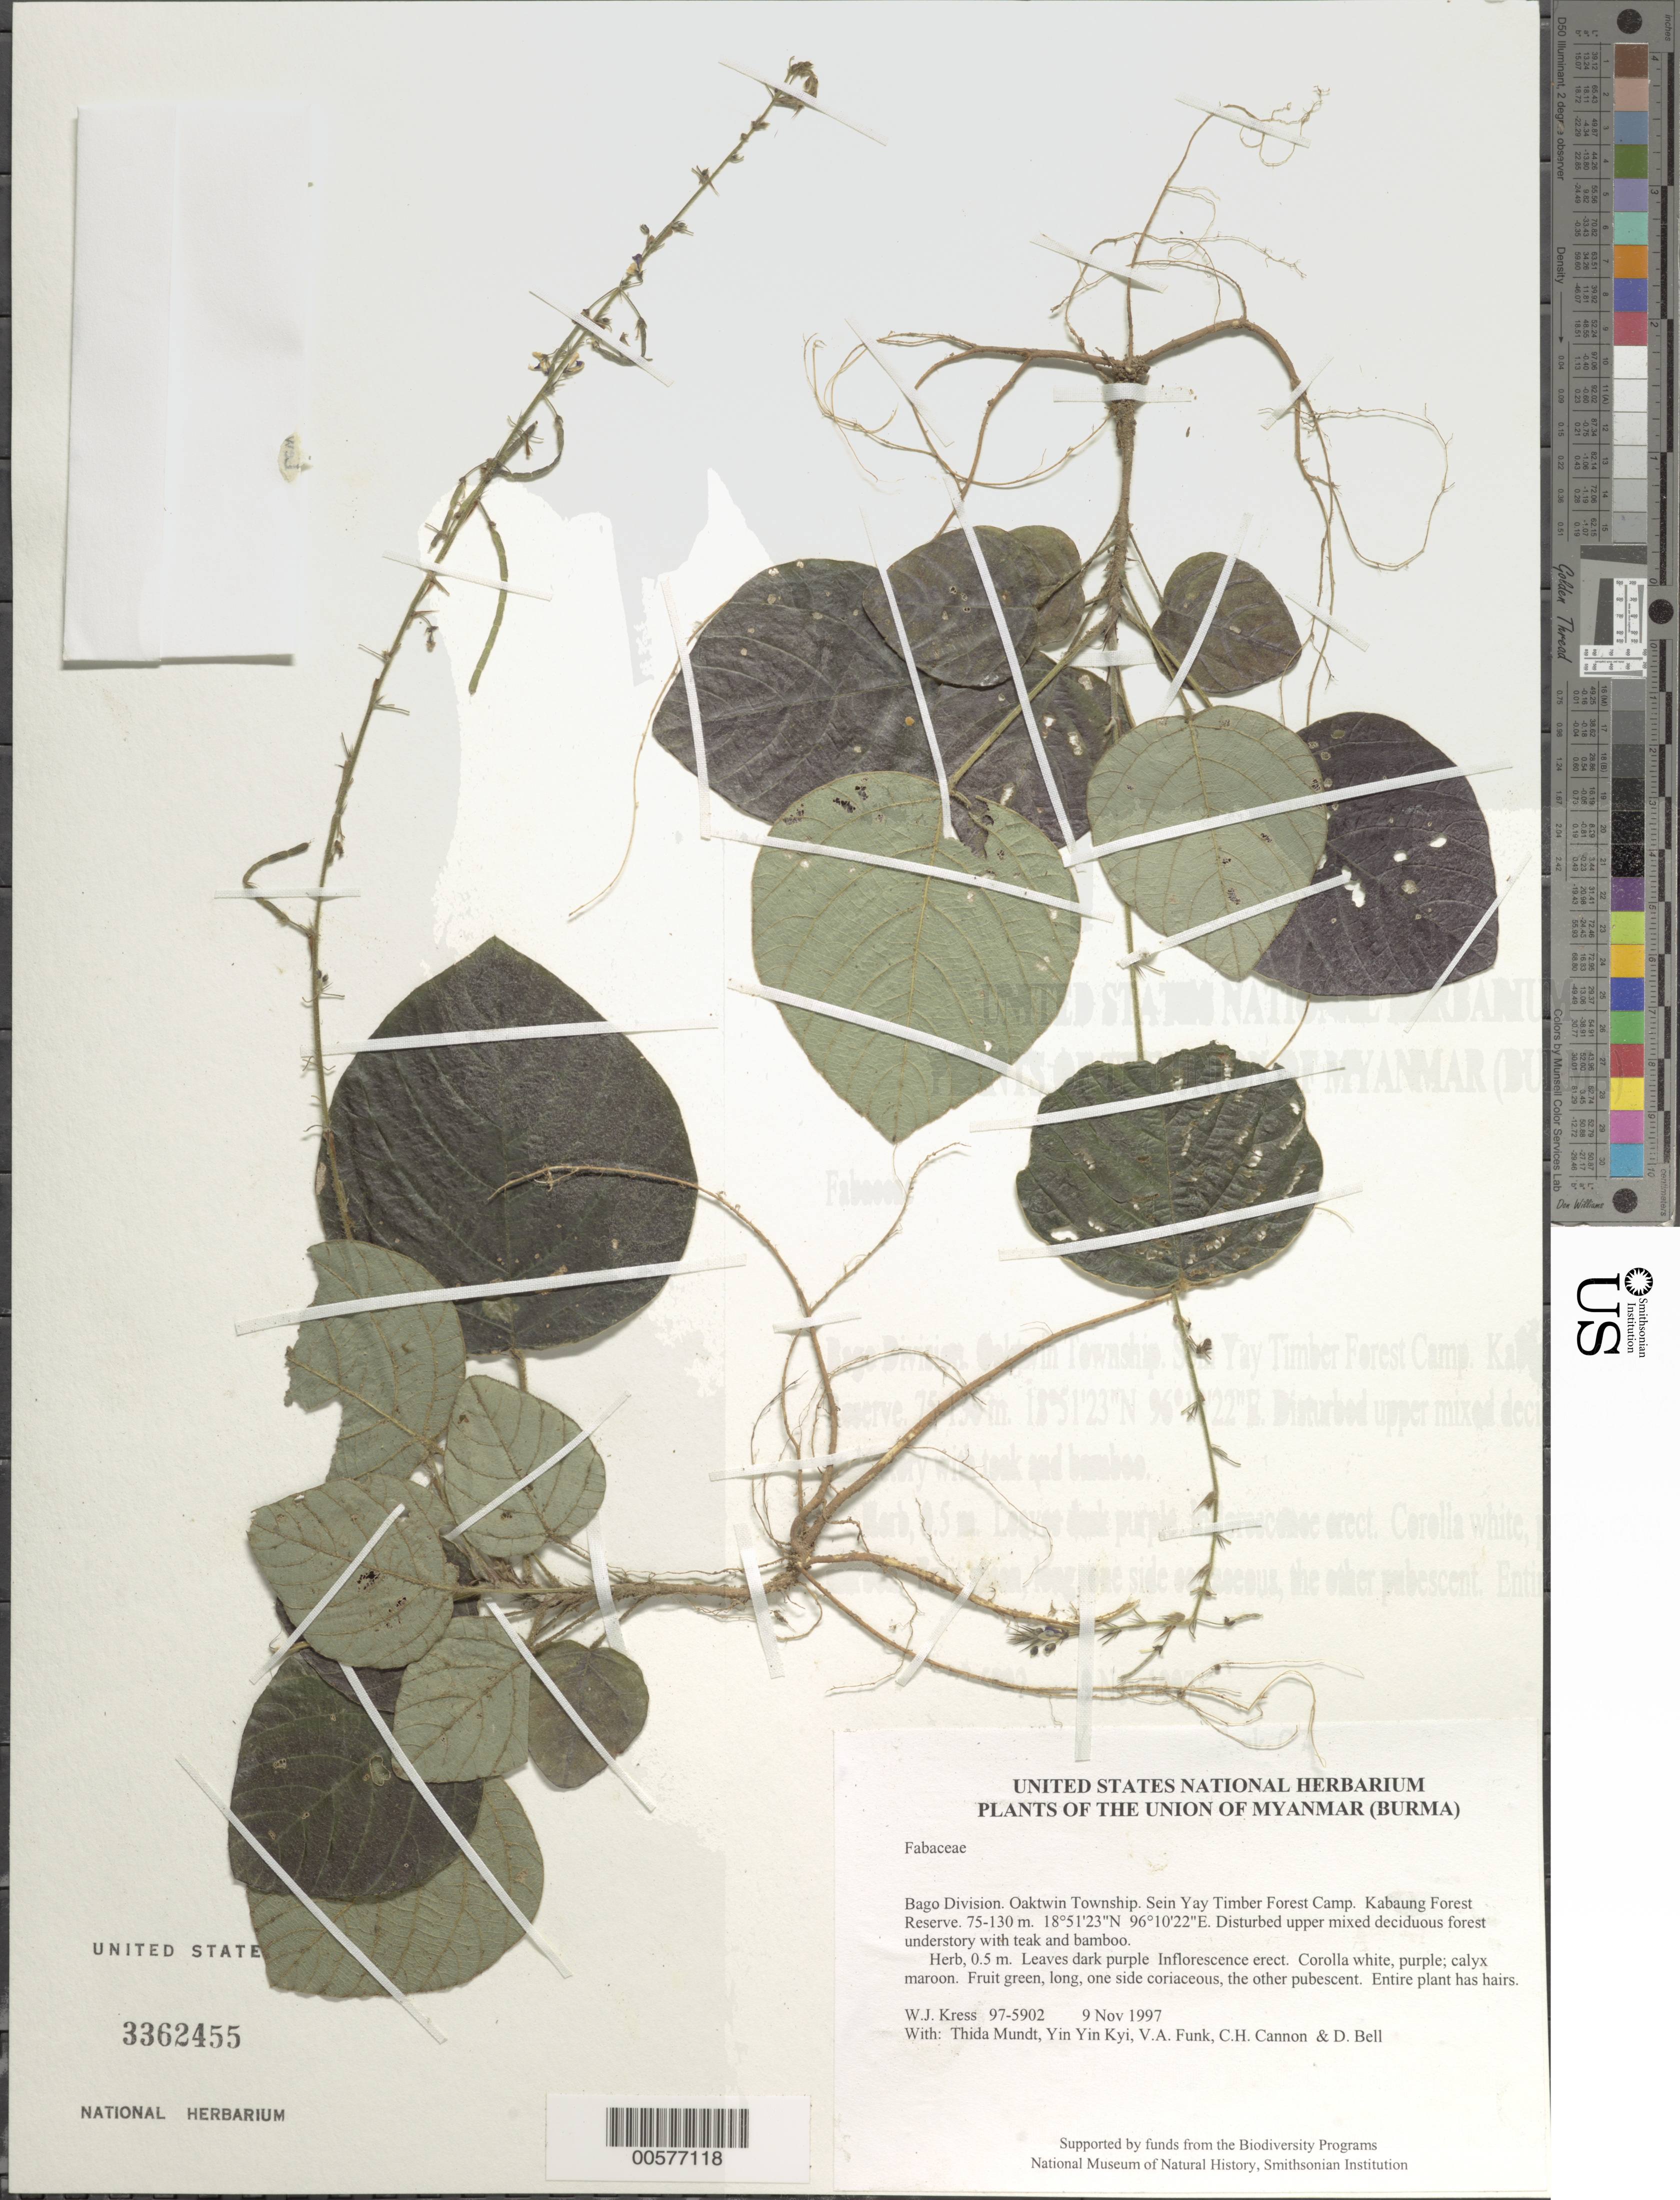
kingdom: Plantae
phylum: Tracheophyta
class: Magnoliopsida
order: Fabales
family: Fabaceae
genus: Desmodium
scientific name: Desmodium sp.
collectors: W. J. Kress, T. Mundt, Yin Yin Kyi, V. Funk, C. H. Cannon & D. A. Bell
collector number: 97-5902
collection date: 1997-11-09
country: Myanmar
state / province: Bago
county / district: Oaktwin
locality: Sein Yay Timber Forest Camp. Kabaung Forest Reserve.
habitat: Disturbed upper mixed deciduous forest understory with teak and bamboo.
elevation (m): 75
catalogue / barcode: US 3362455